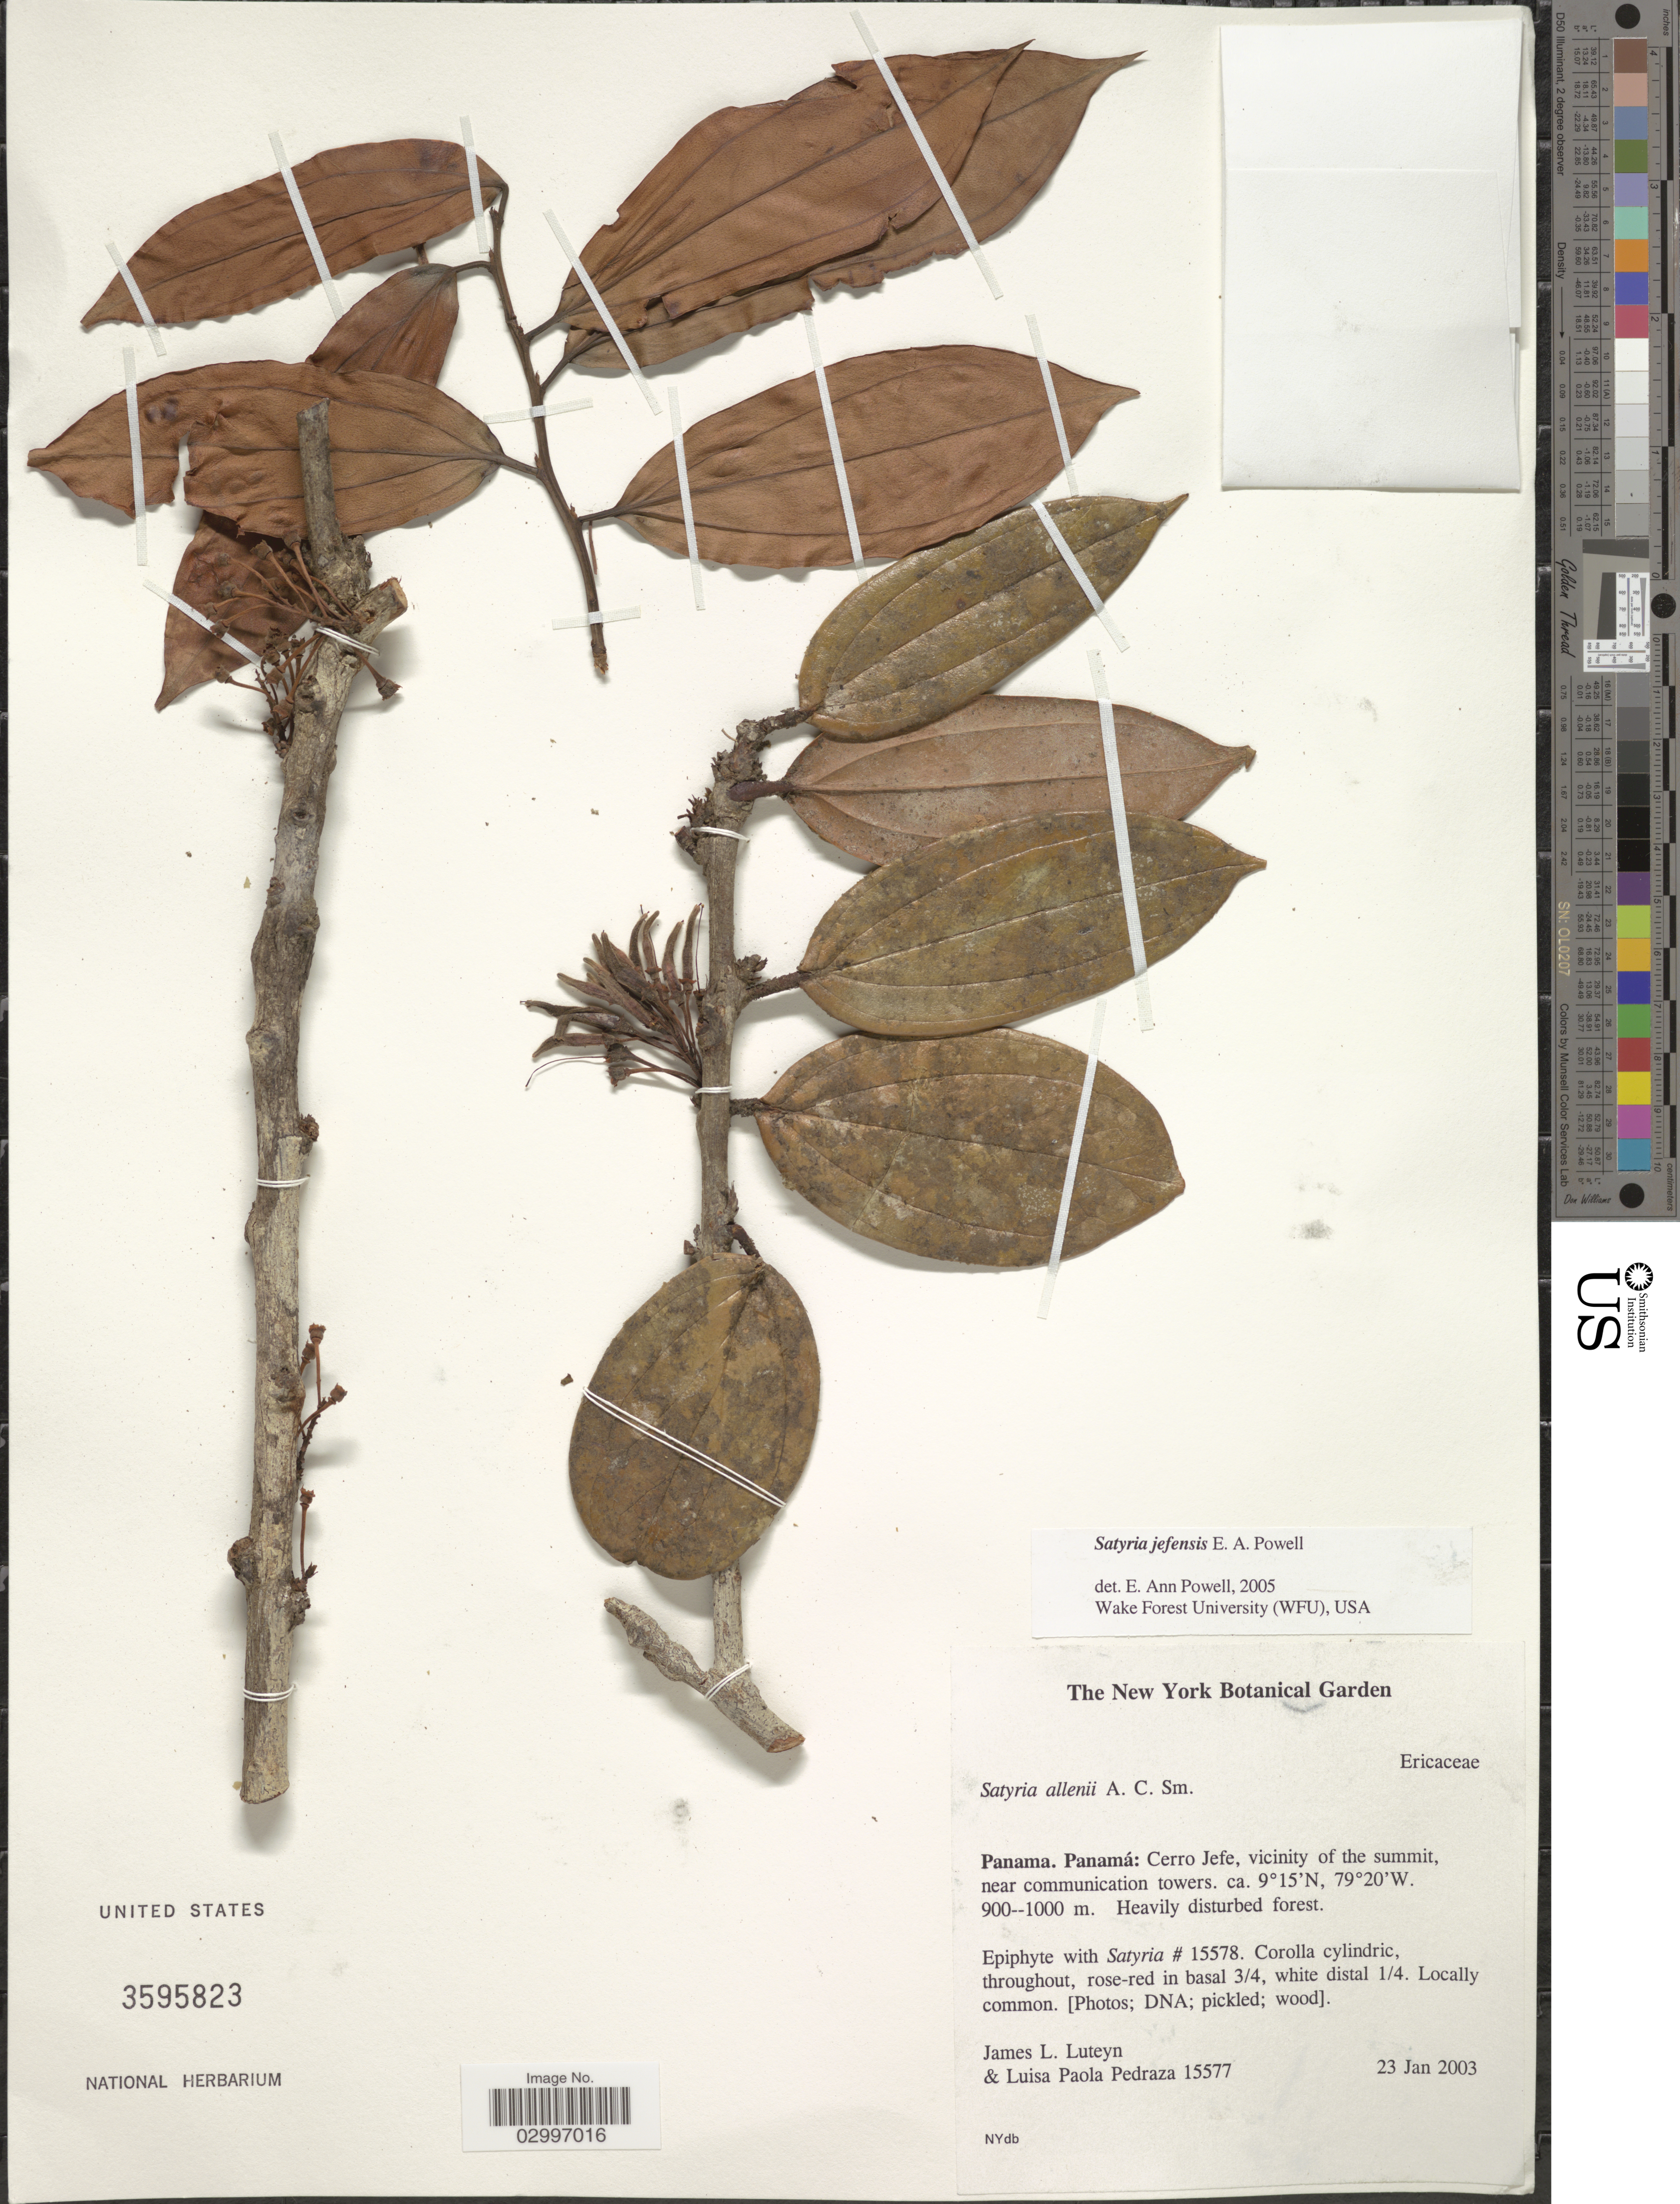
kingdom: Plantae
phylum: Tracheophyta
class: Magnoliopsida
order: Ericales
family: Ericaceae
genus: Satyria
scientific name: Satyria jefensis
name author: Powell, E.A.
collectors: J. Luteyn & L. Paola Pedraza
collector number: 15577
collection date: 2003-01-23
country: Panama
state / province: Panamá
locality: Cerro Jefe, vicinity of the summit, near communication towers.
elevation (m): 900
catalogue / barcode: US 3595823